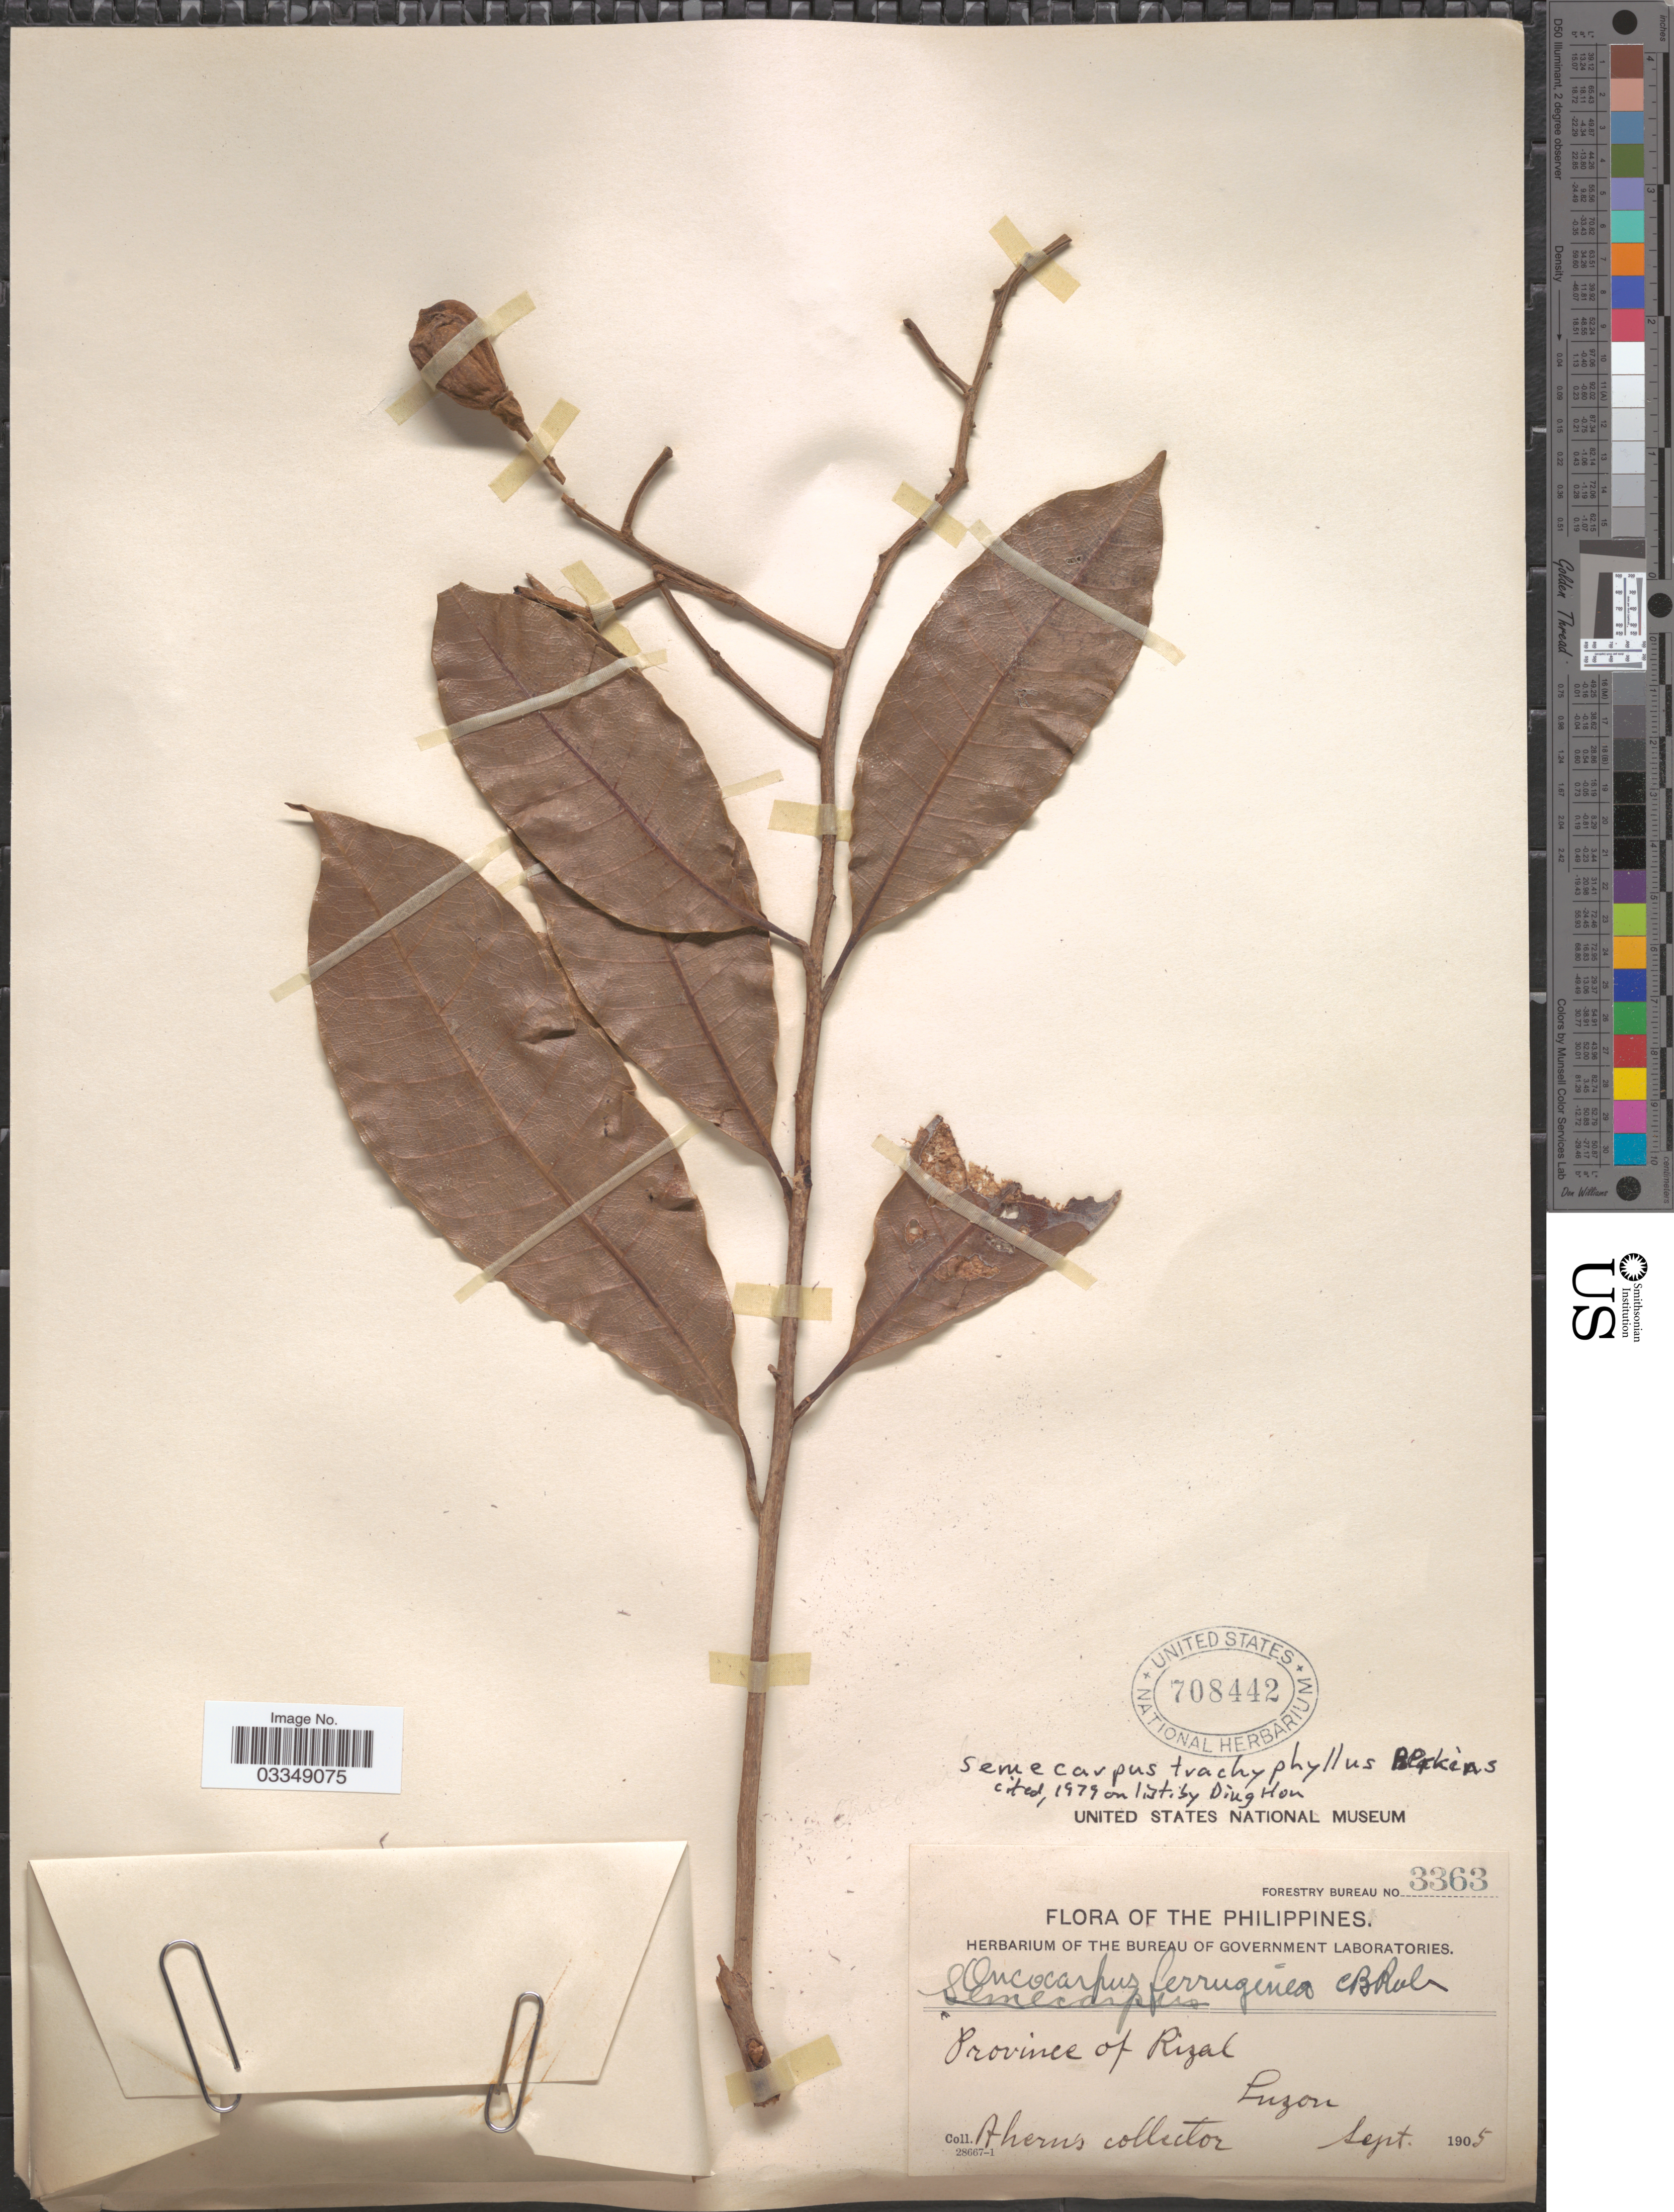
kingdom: Plantae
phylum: Tracheophyta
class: Magnoliopsida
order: Sapindales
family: Anacardiaceae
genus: Semecarpus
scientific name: Semecarpus trachyphyllus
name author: Perkins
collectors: Ahern's collector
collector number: Forestry Bureau 3363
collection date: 1905-09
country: Philippines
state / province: Calabarzon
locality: Province of Rizal. Luzon.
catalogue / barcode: US 708442